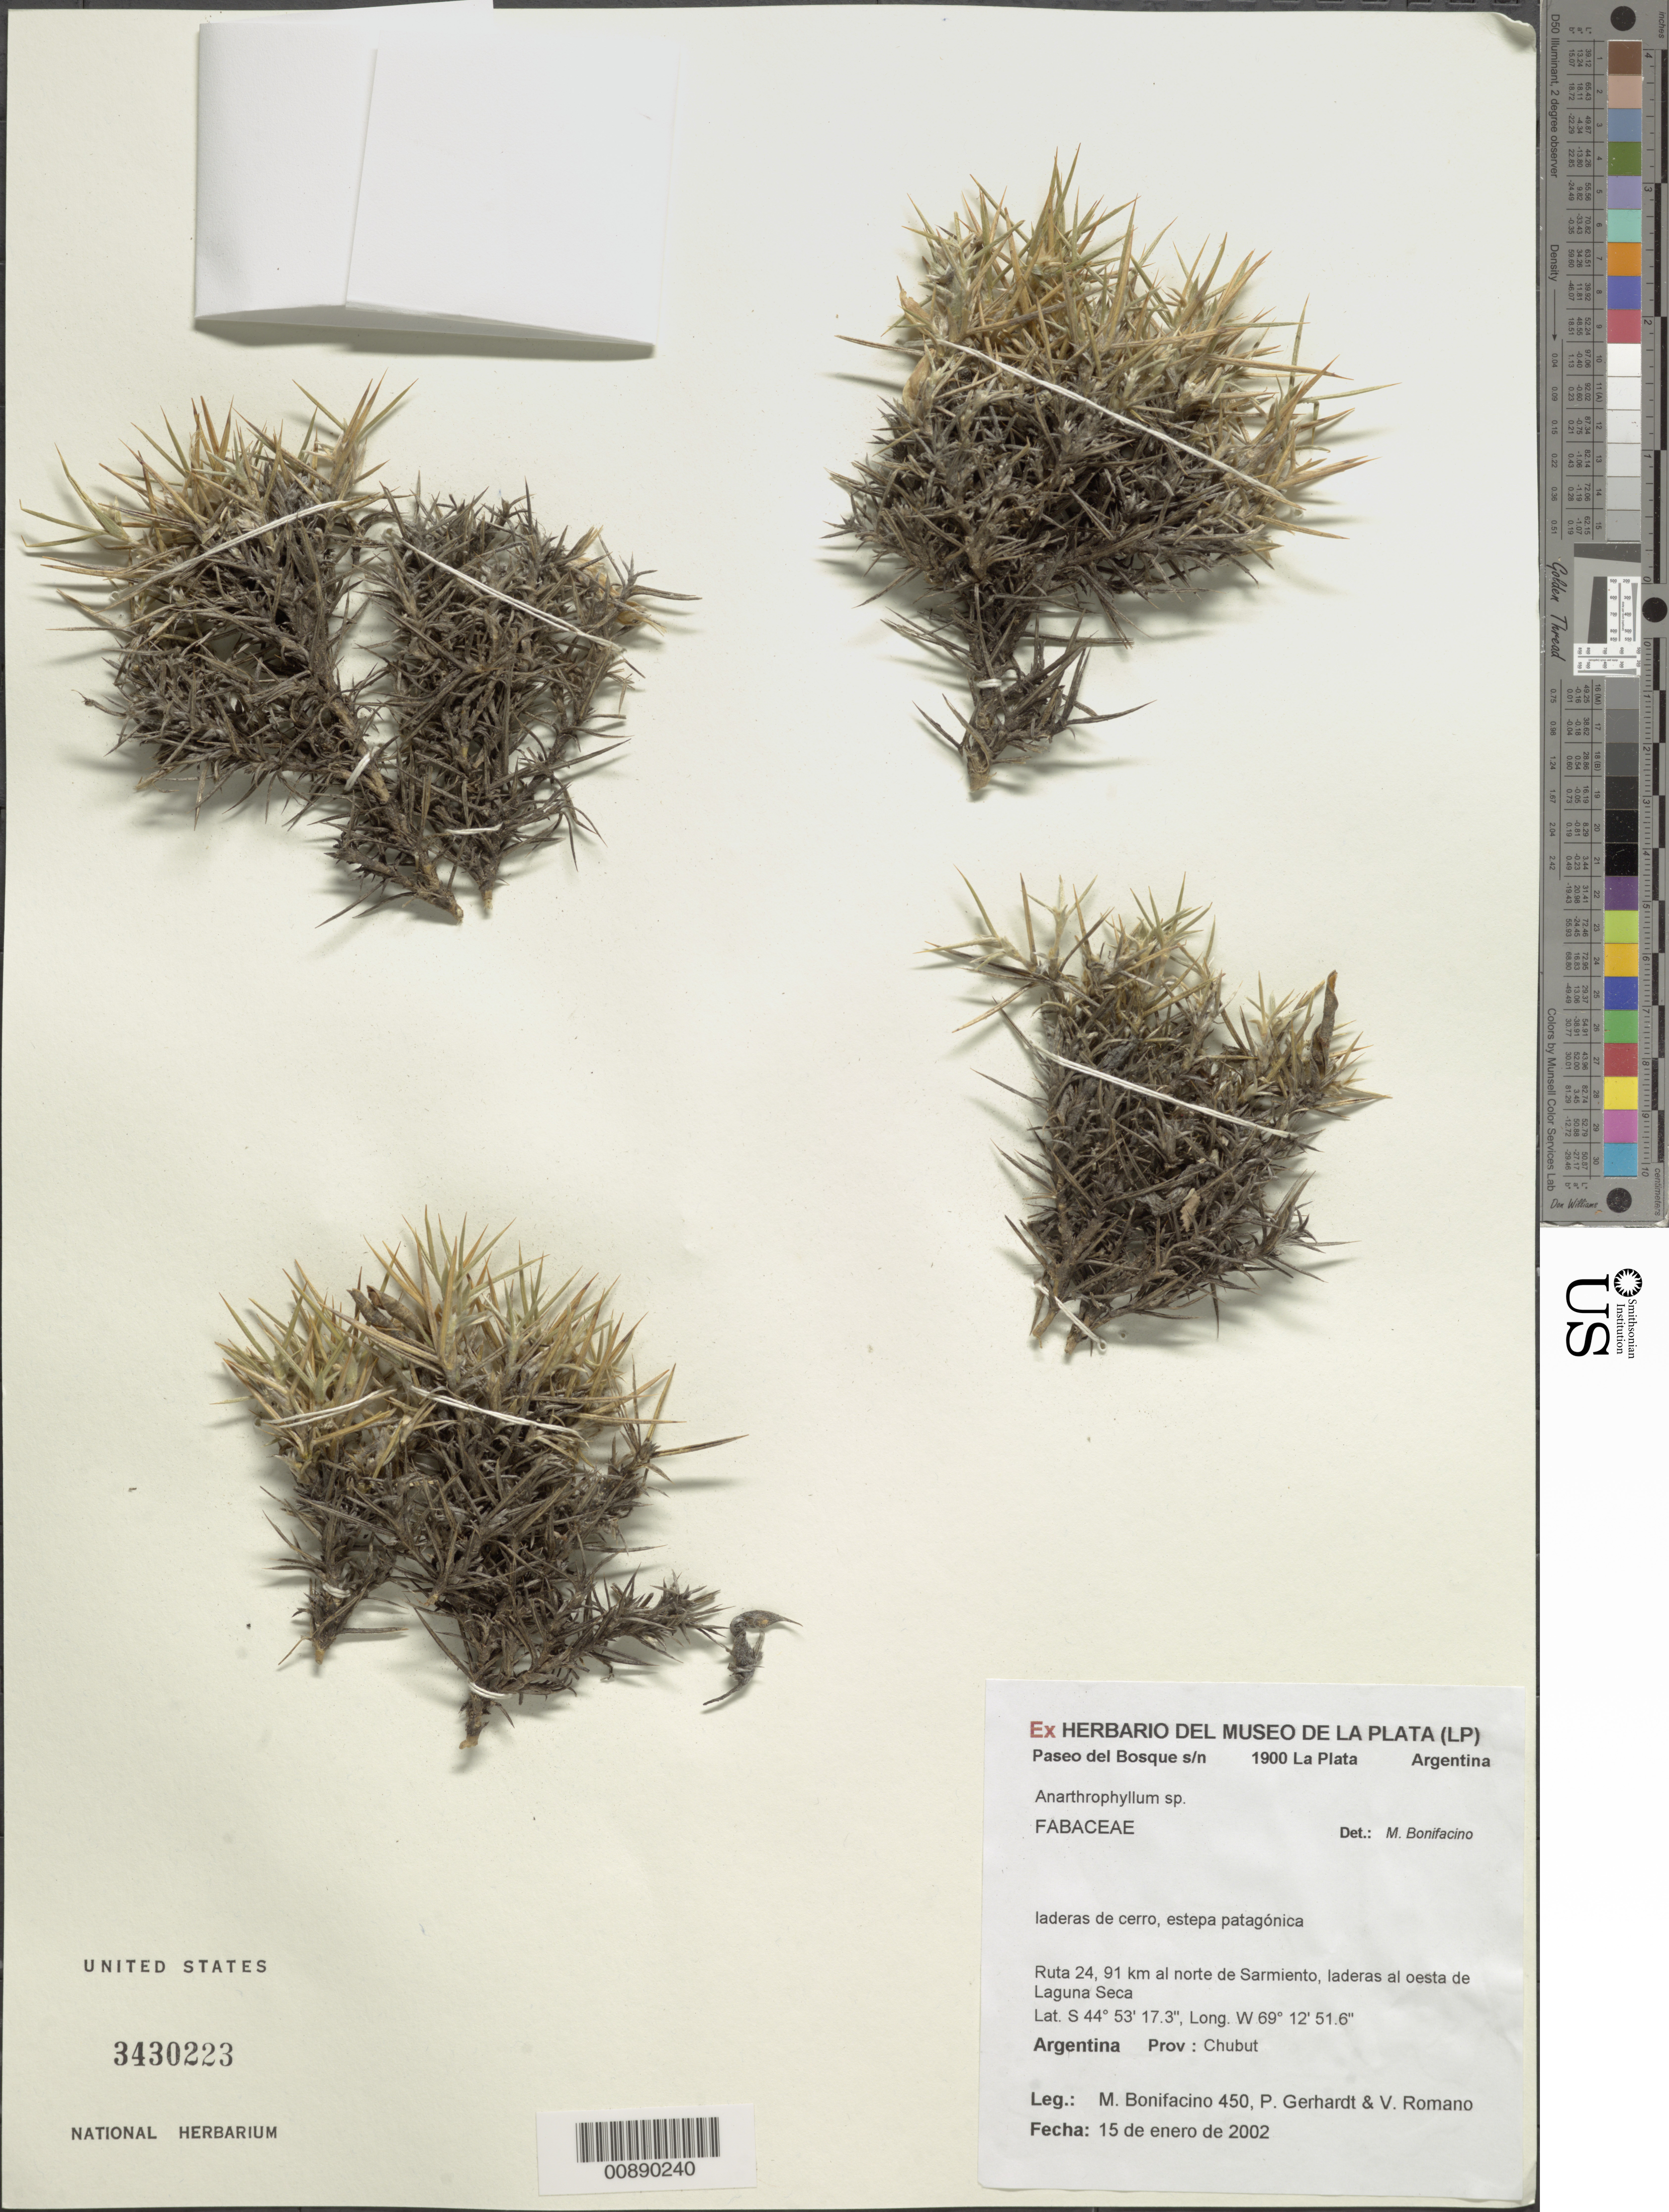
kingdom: Plantae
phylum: Tracheophyta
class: Magnoliopsida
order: Fabales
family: Fabaceae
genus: Anarthrophyllum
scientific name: Anarthrophyllum sp.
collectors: M. Bonifacino, P. Gerhardt & V. Romano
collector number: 0450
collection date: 2002-02-15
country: Argentina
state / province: Chubut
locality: Ruta 24, 91 km al norte de Sarmiento, laderas al oeste de Laguna Seca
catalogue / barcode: US 3430223